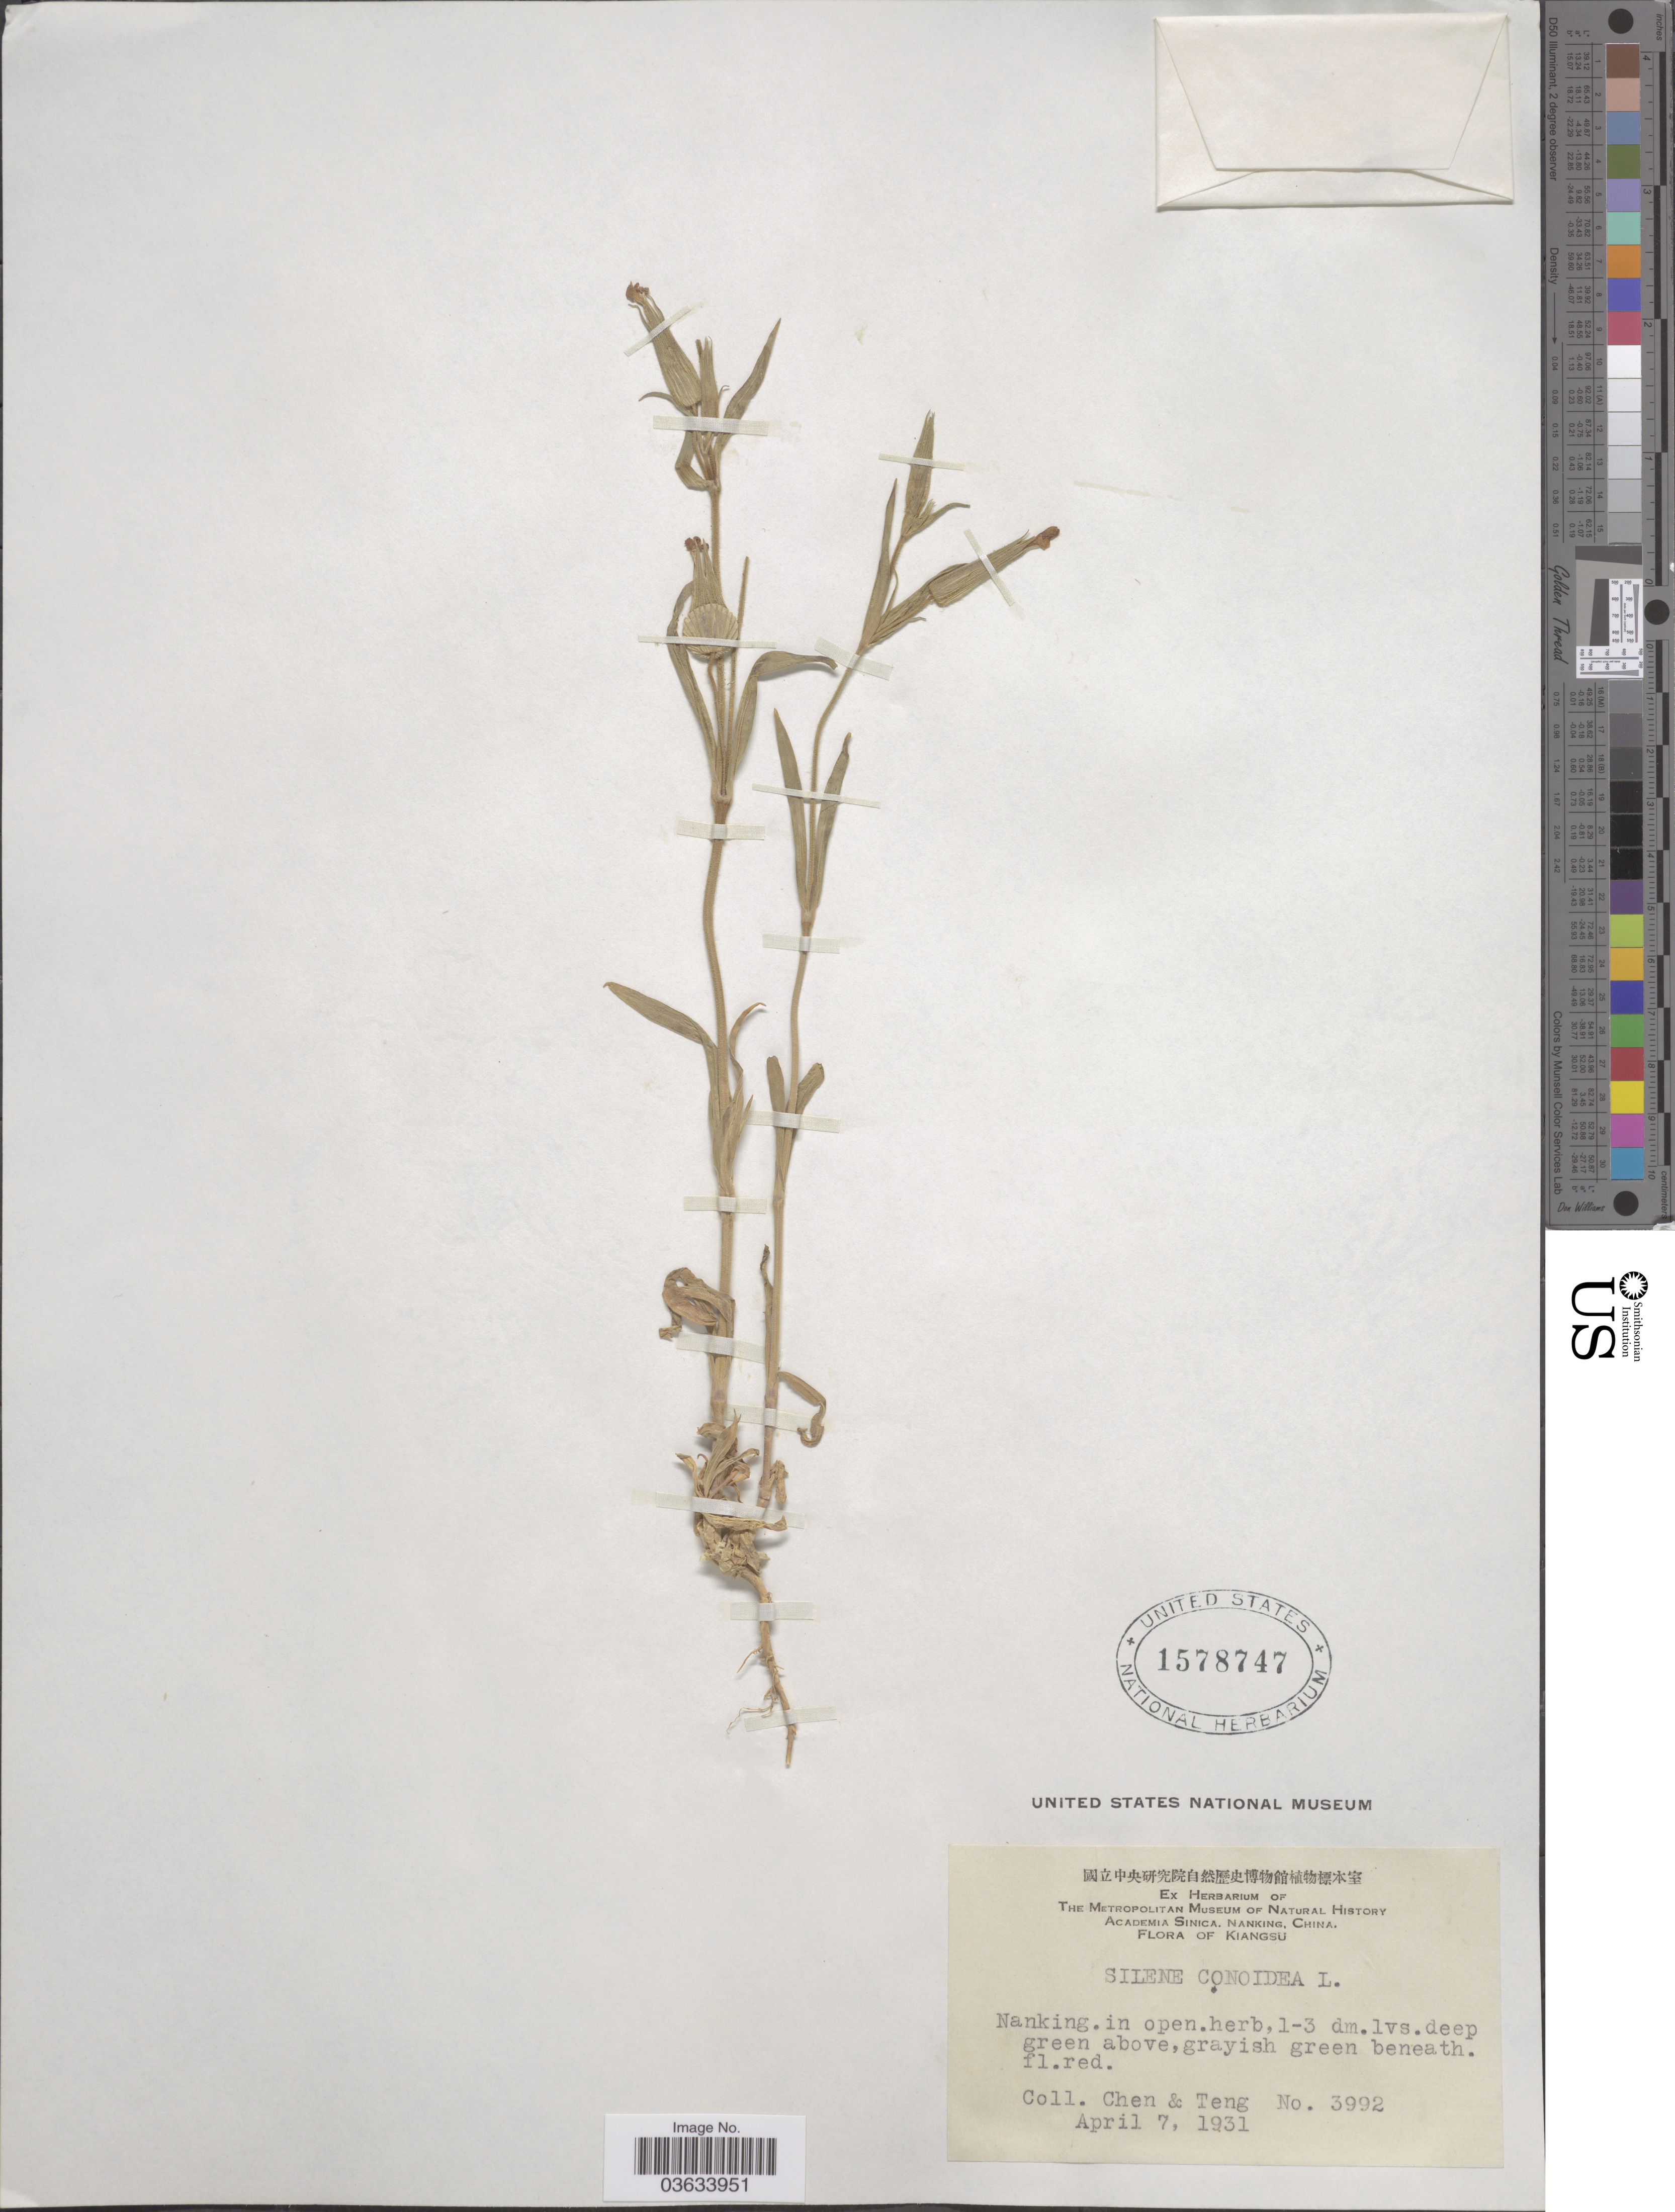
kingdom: Plantae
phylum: Tracheophyta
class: Magnoliopsida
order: Caryophyllales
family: Caryophyllaceae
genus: Silene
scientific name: Silene conoidea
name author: L.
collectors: -- Chen & -. Teng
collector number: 3992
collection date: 1931-04-07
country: China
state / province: Jiangsu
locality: Kiangsu. Nanking.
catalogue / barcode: US 1578747